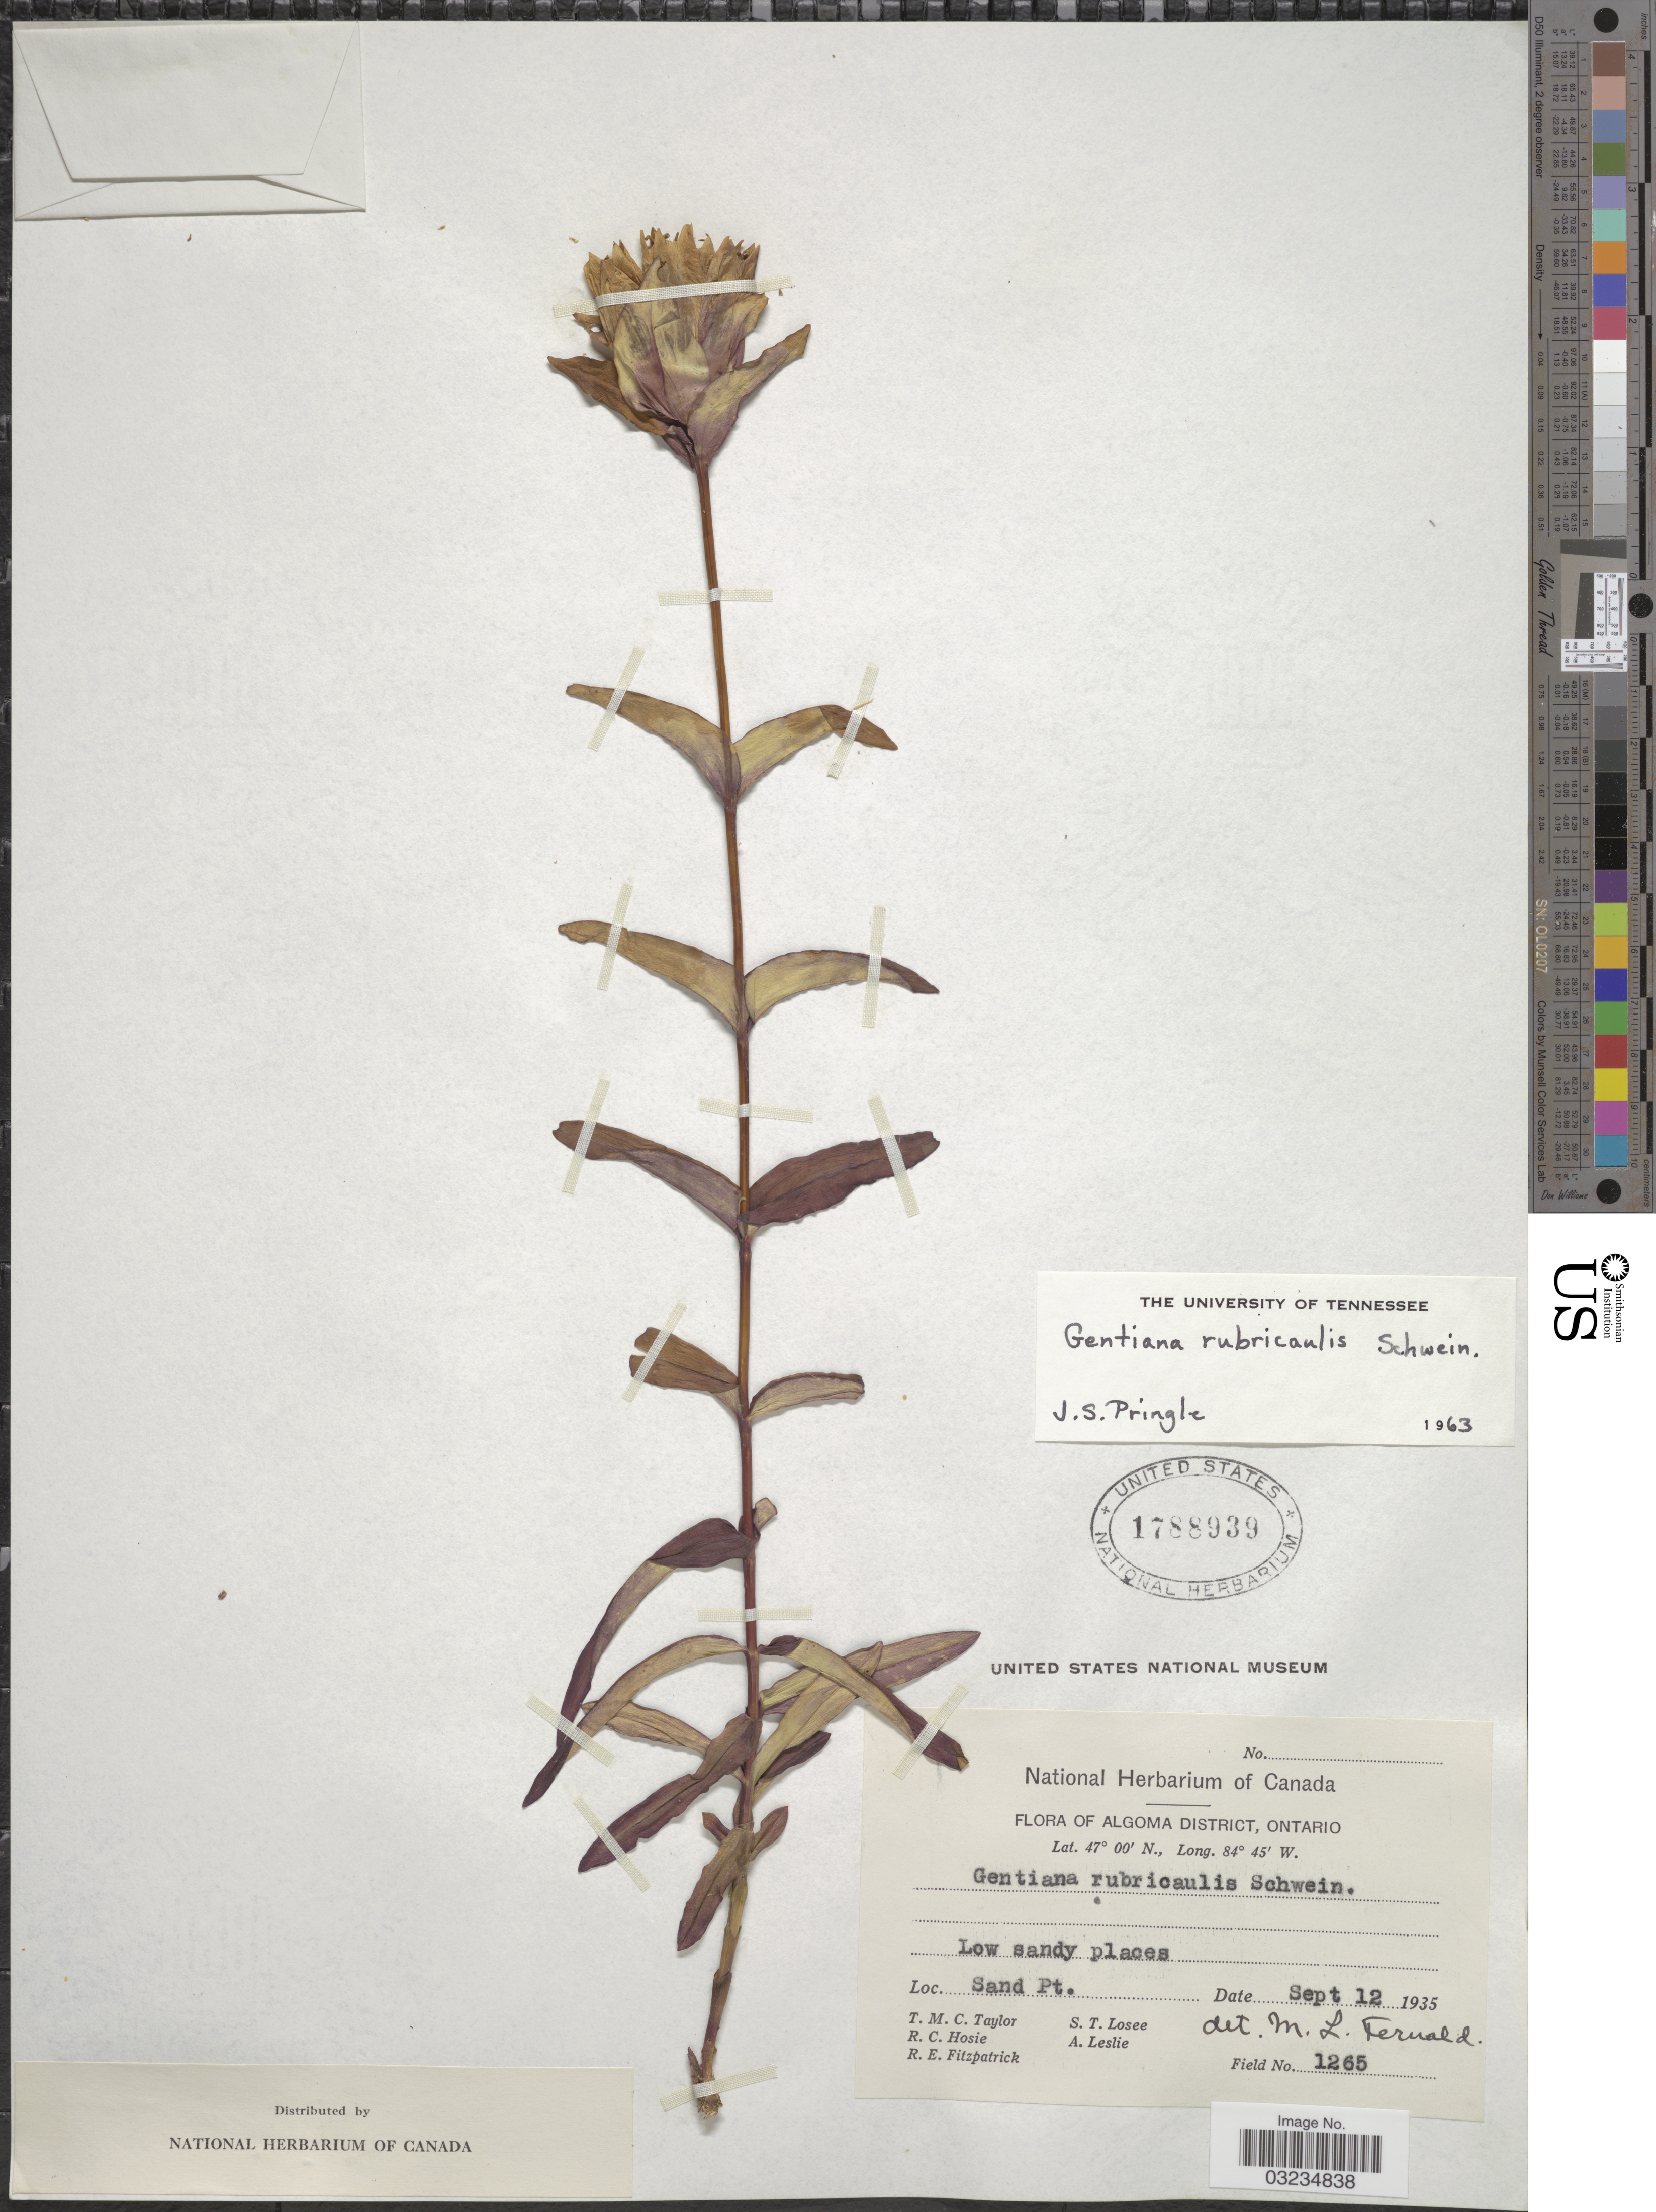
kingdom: Plantae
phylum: Tracheophyta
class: Magnoliopsida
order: Gentianales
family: Gentianaceae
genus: Gentiana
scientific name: Gentiana rubricaulis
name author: Schwein.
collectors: T. M. C. Taylor, R. Hosie, R. Fitzpatrick, S. Losee & A. Leslie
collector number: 1265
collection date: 1935-09-12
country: Canada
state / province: Ontario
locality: Algoma District. Sand Pt.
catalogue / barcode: US 1788939